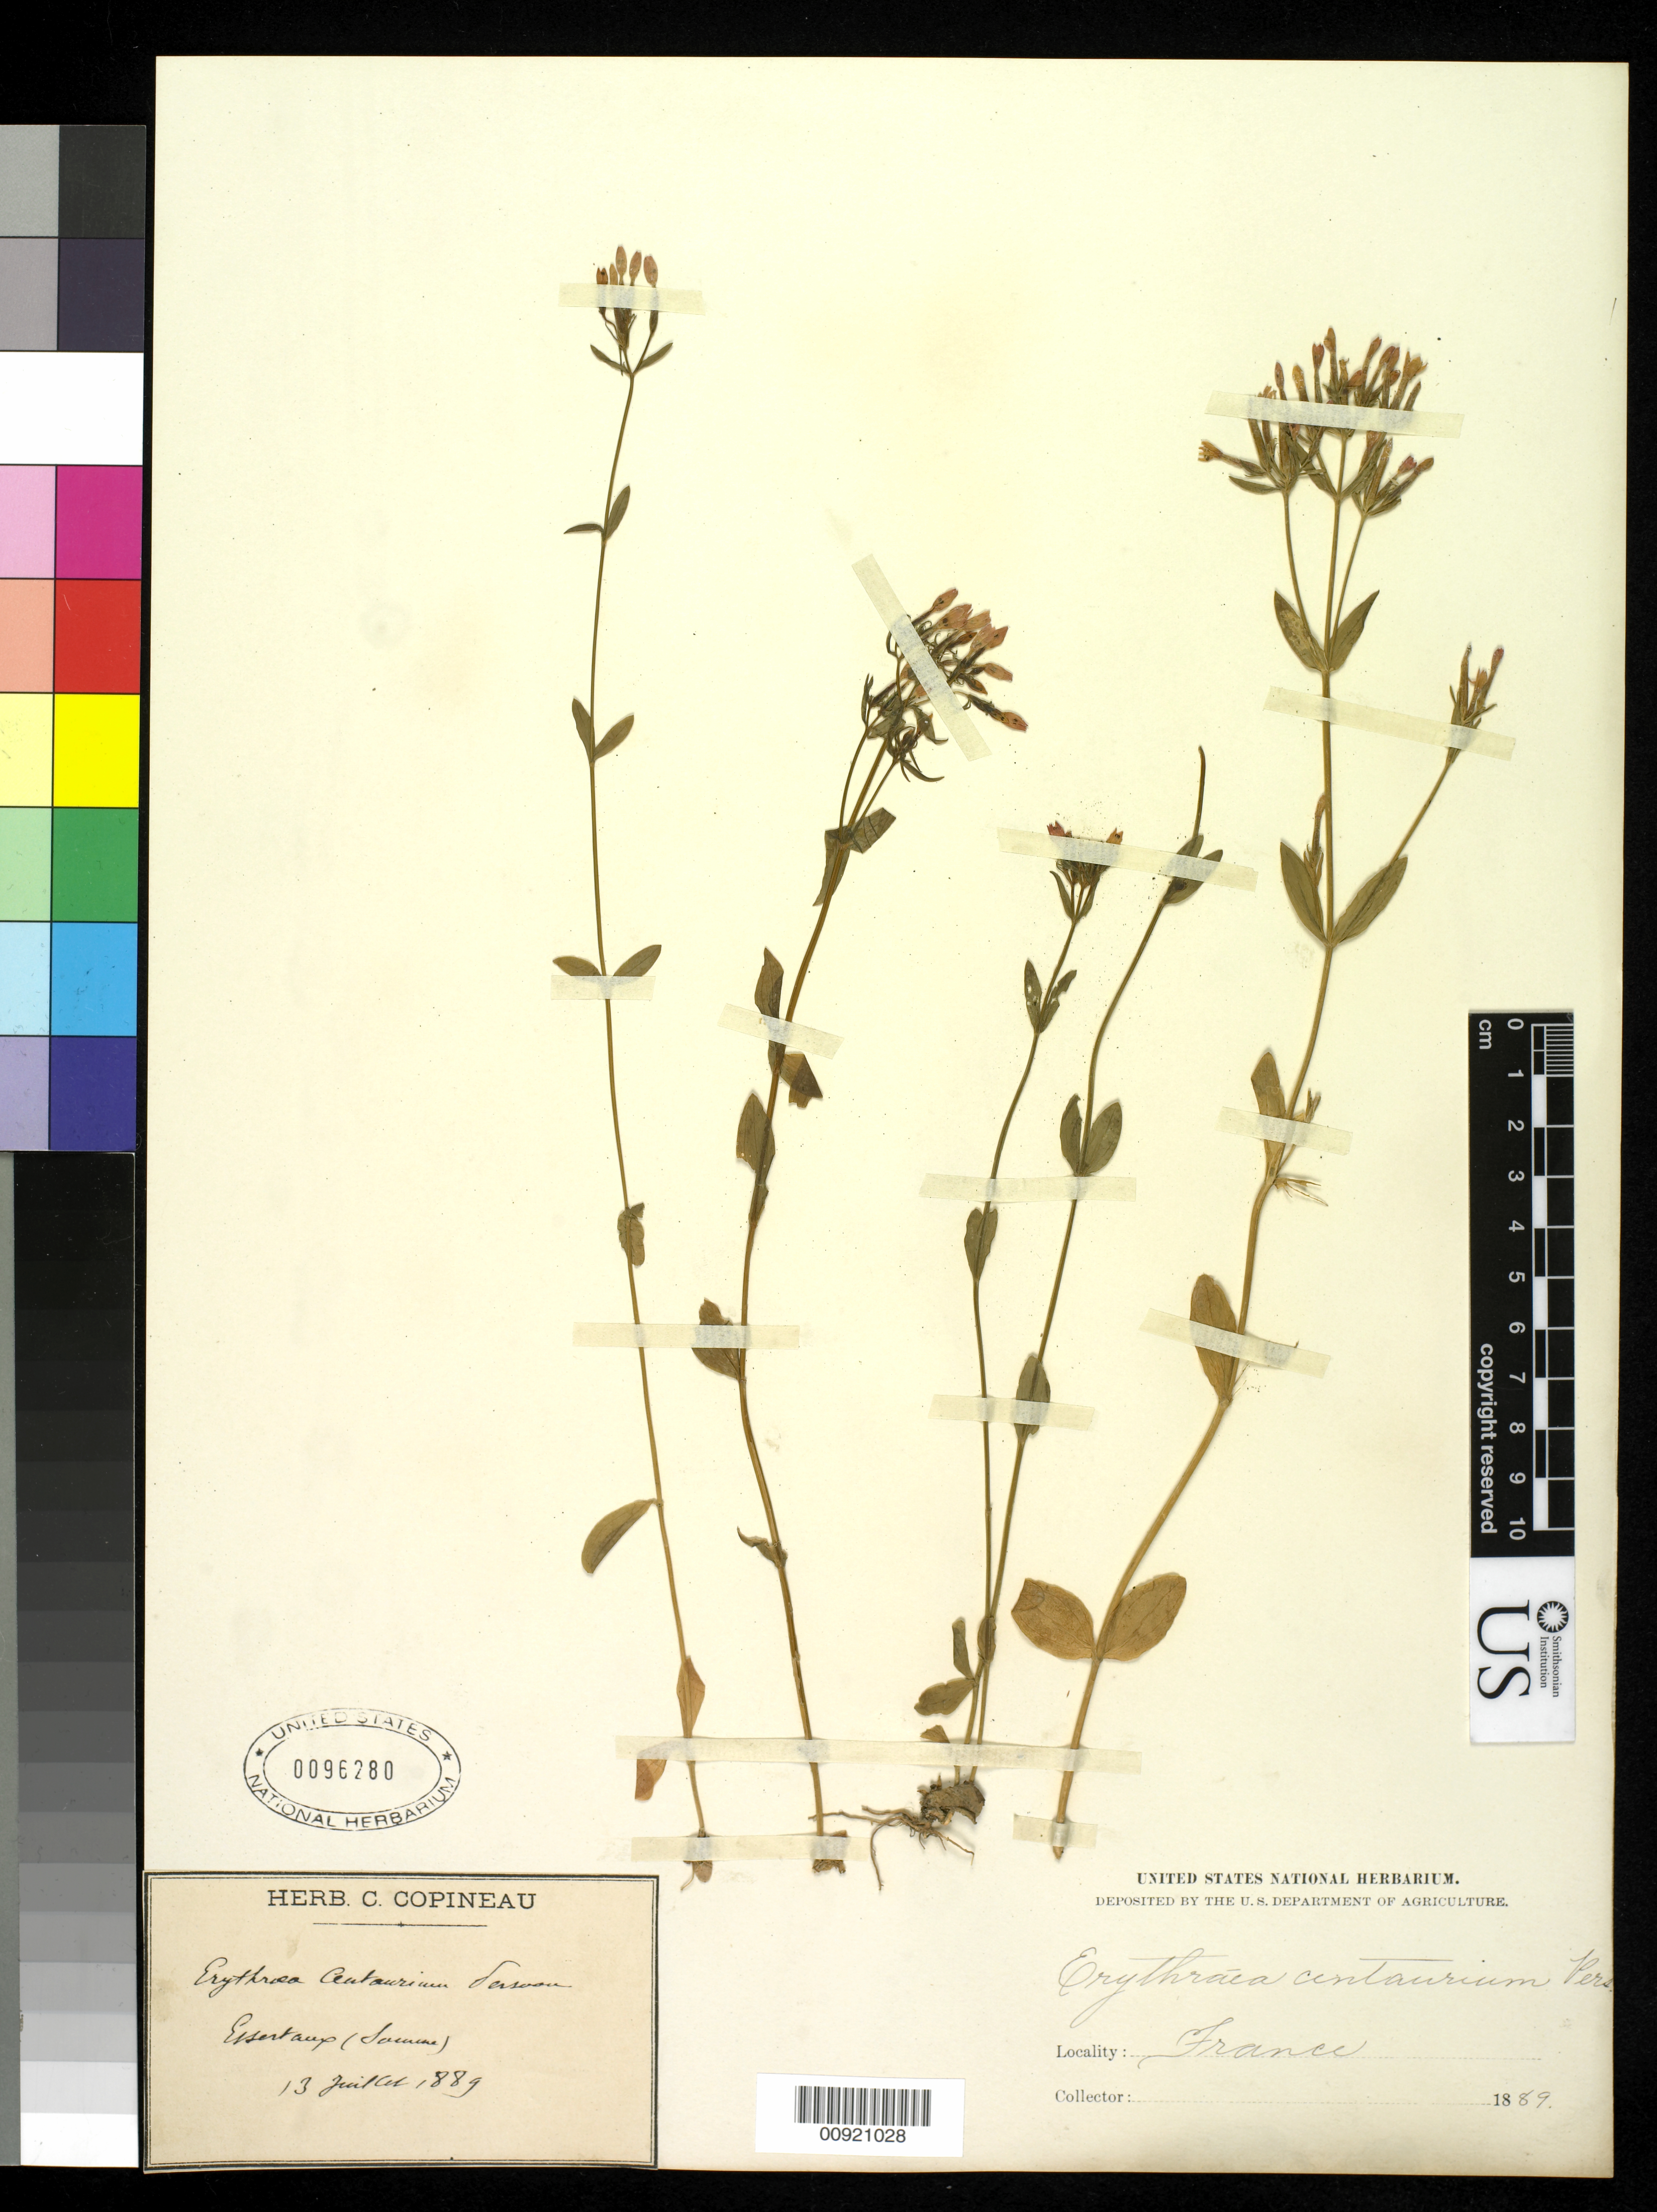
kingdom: Plantae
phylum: Tracheophyta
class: Magnoliopsida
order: Gentianales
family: Gentianaceae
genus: Erythraea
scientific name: Erythraea centaurium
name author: (L.) Borkh.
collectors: C. Copineau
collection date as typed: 13 Jul 1889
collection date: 1889-07-13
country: France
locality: Essertaux (Somme)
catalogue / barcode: US 96280